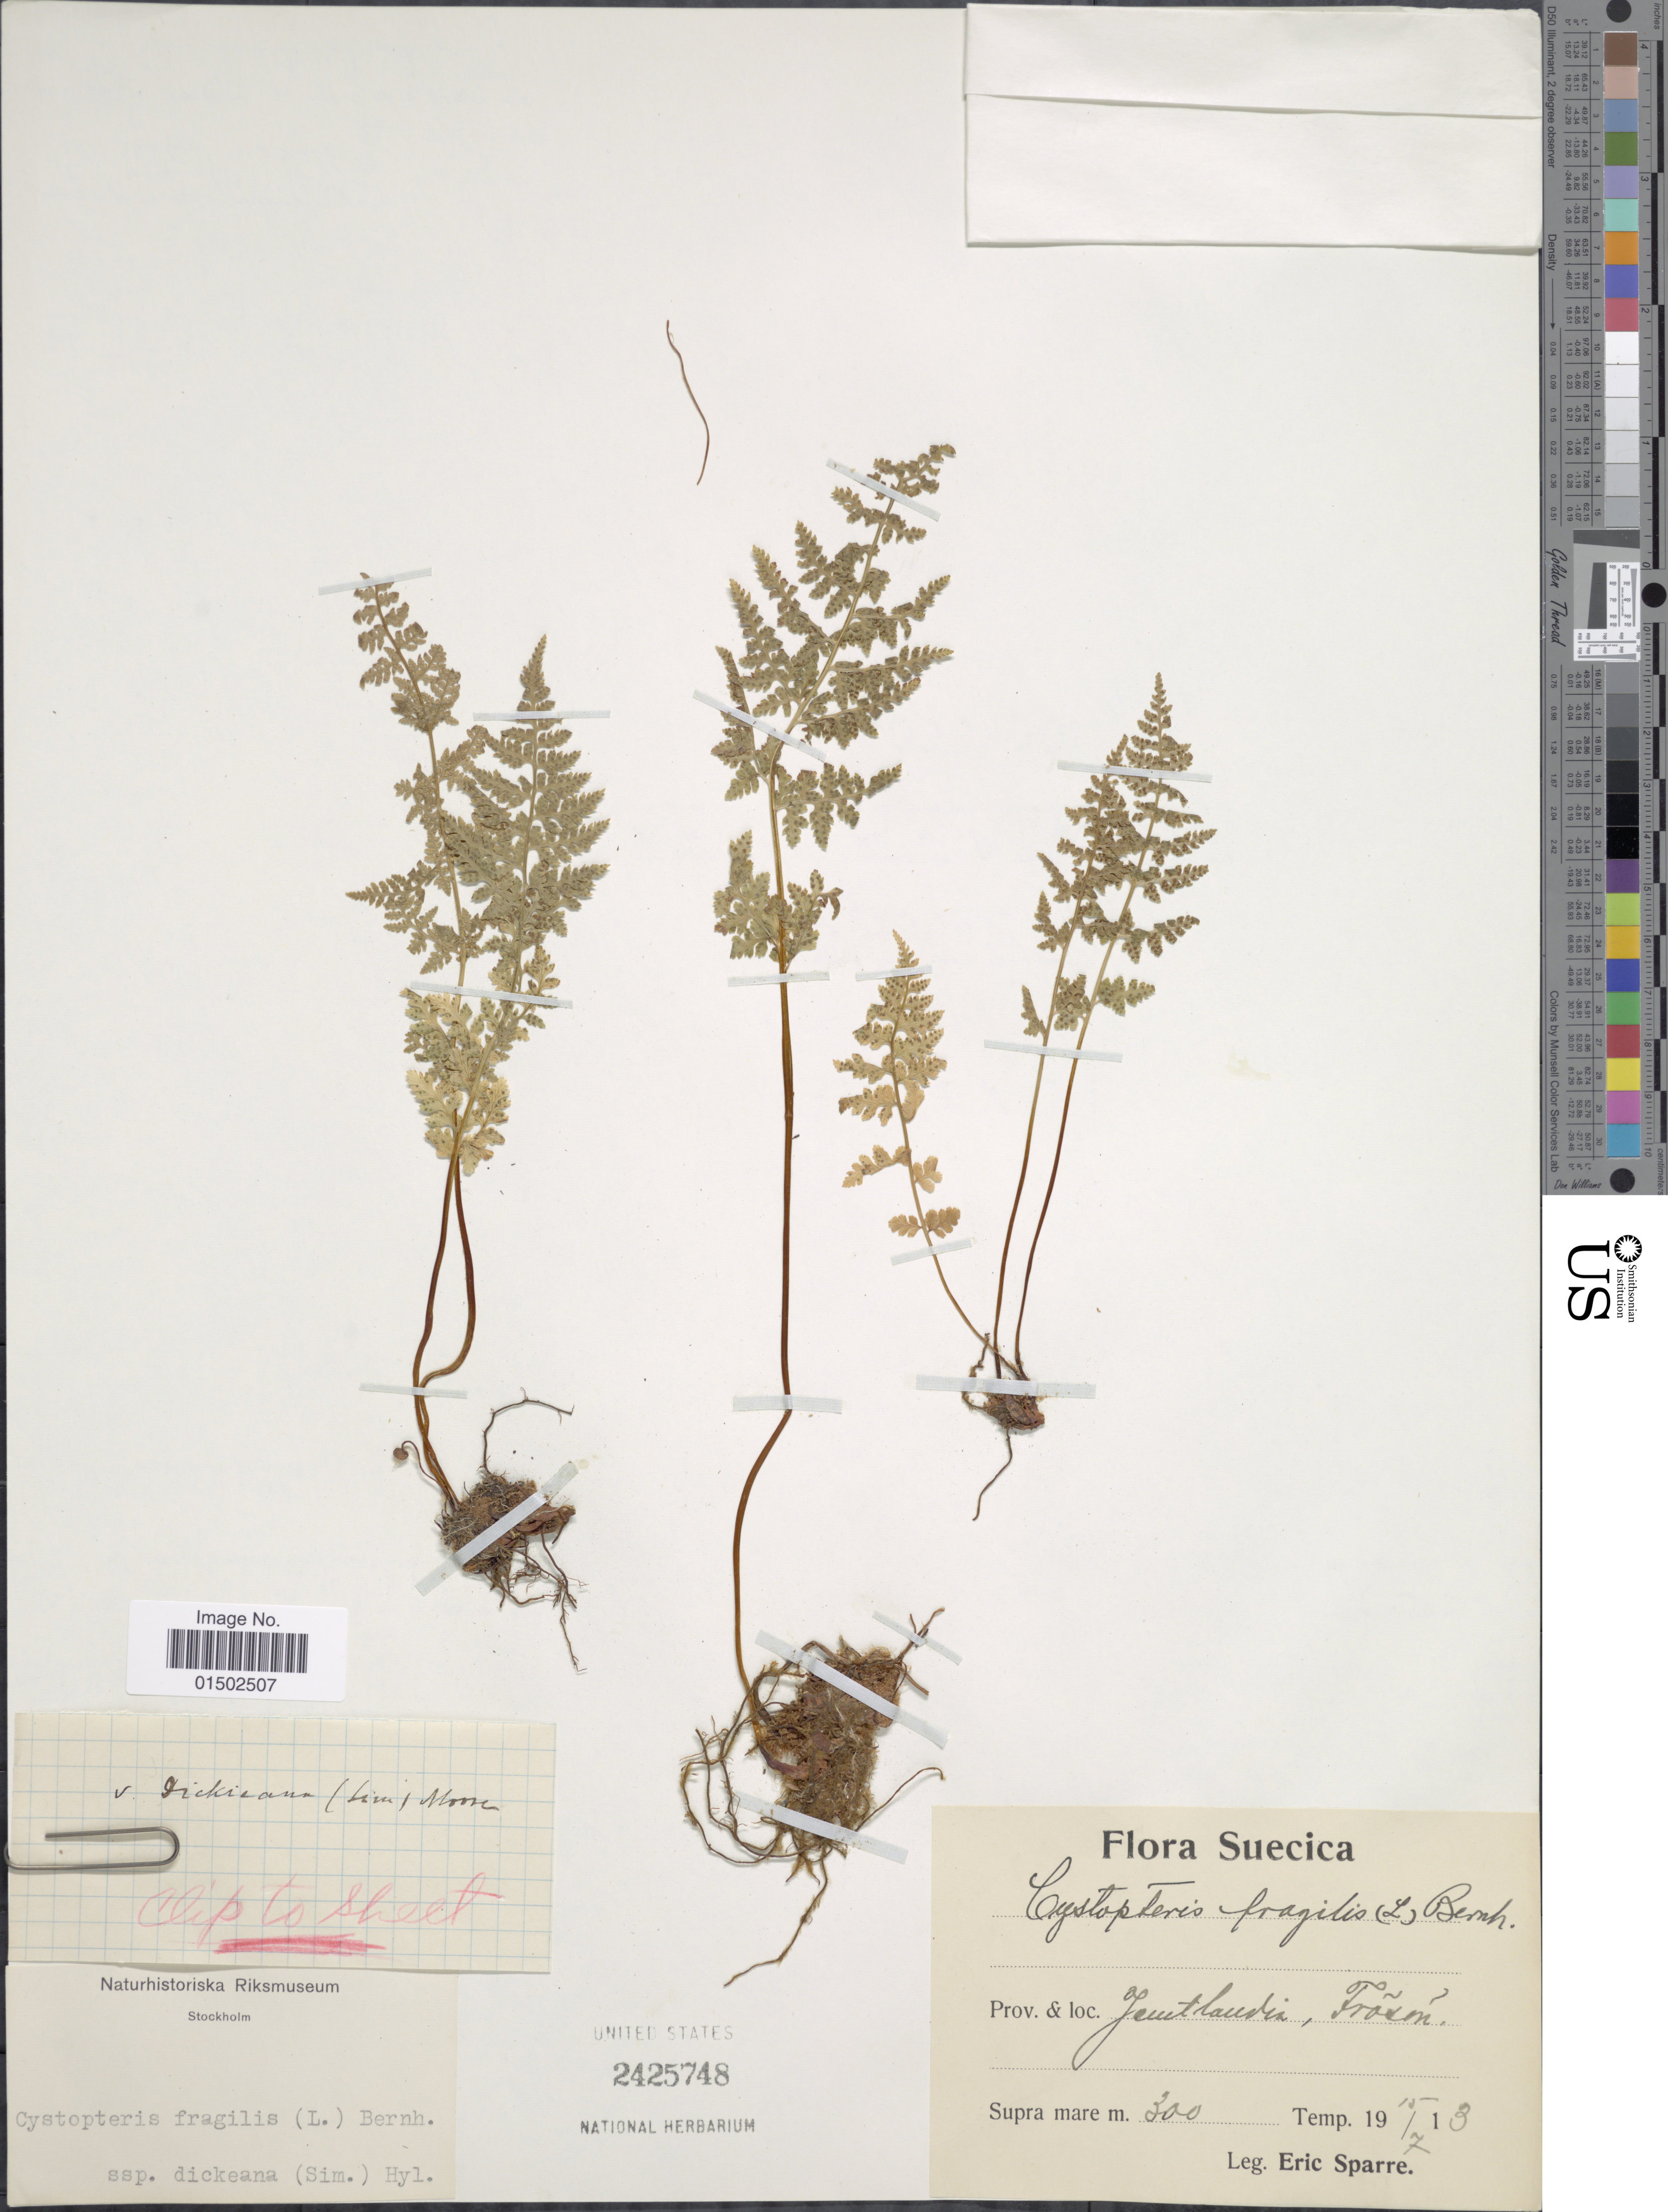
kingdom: Plantae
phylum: Tracheophyta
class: Polypodiopsida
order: Polypodiales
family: Cystopteridaceae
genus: Cystopteris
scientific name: Cystopteris fragilis var. dickieana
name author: B. Boivin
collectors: E. Sparre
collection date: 1913-07-15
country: Sweden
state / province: Jämtland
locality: Frösön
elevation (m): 300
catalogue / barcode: US 2425748